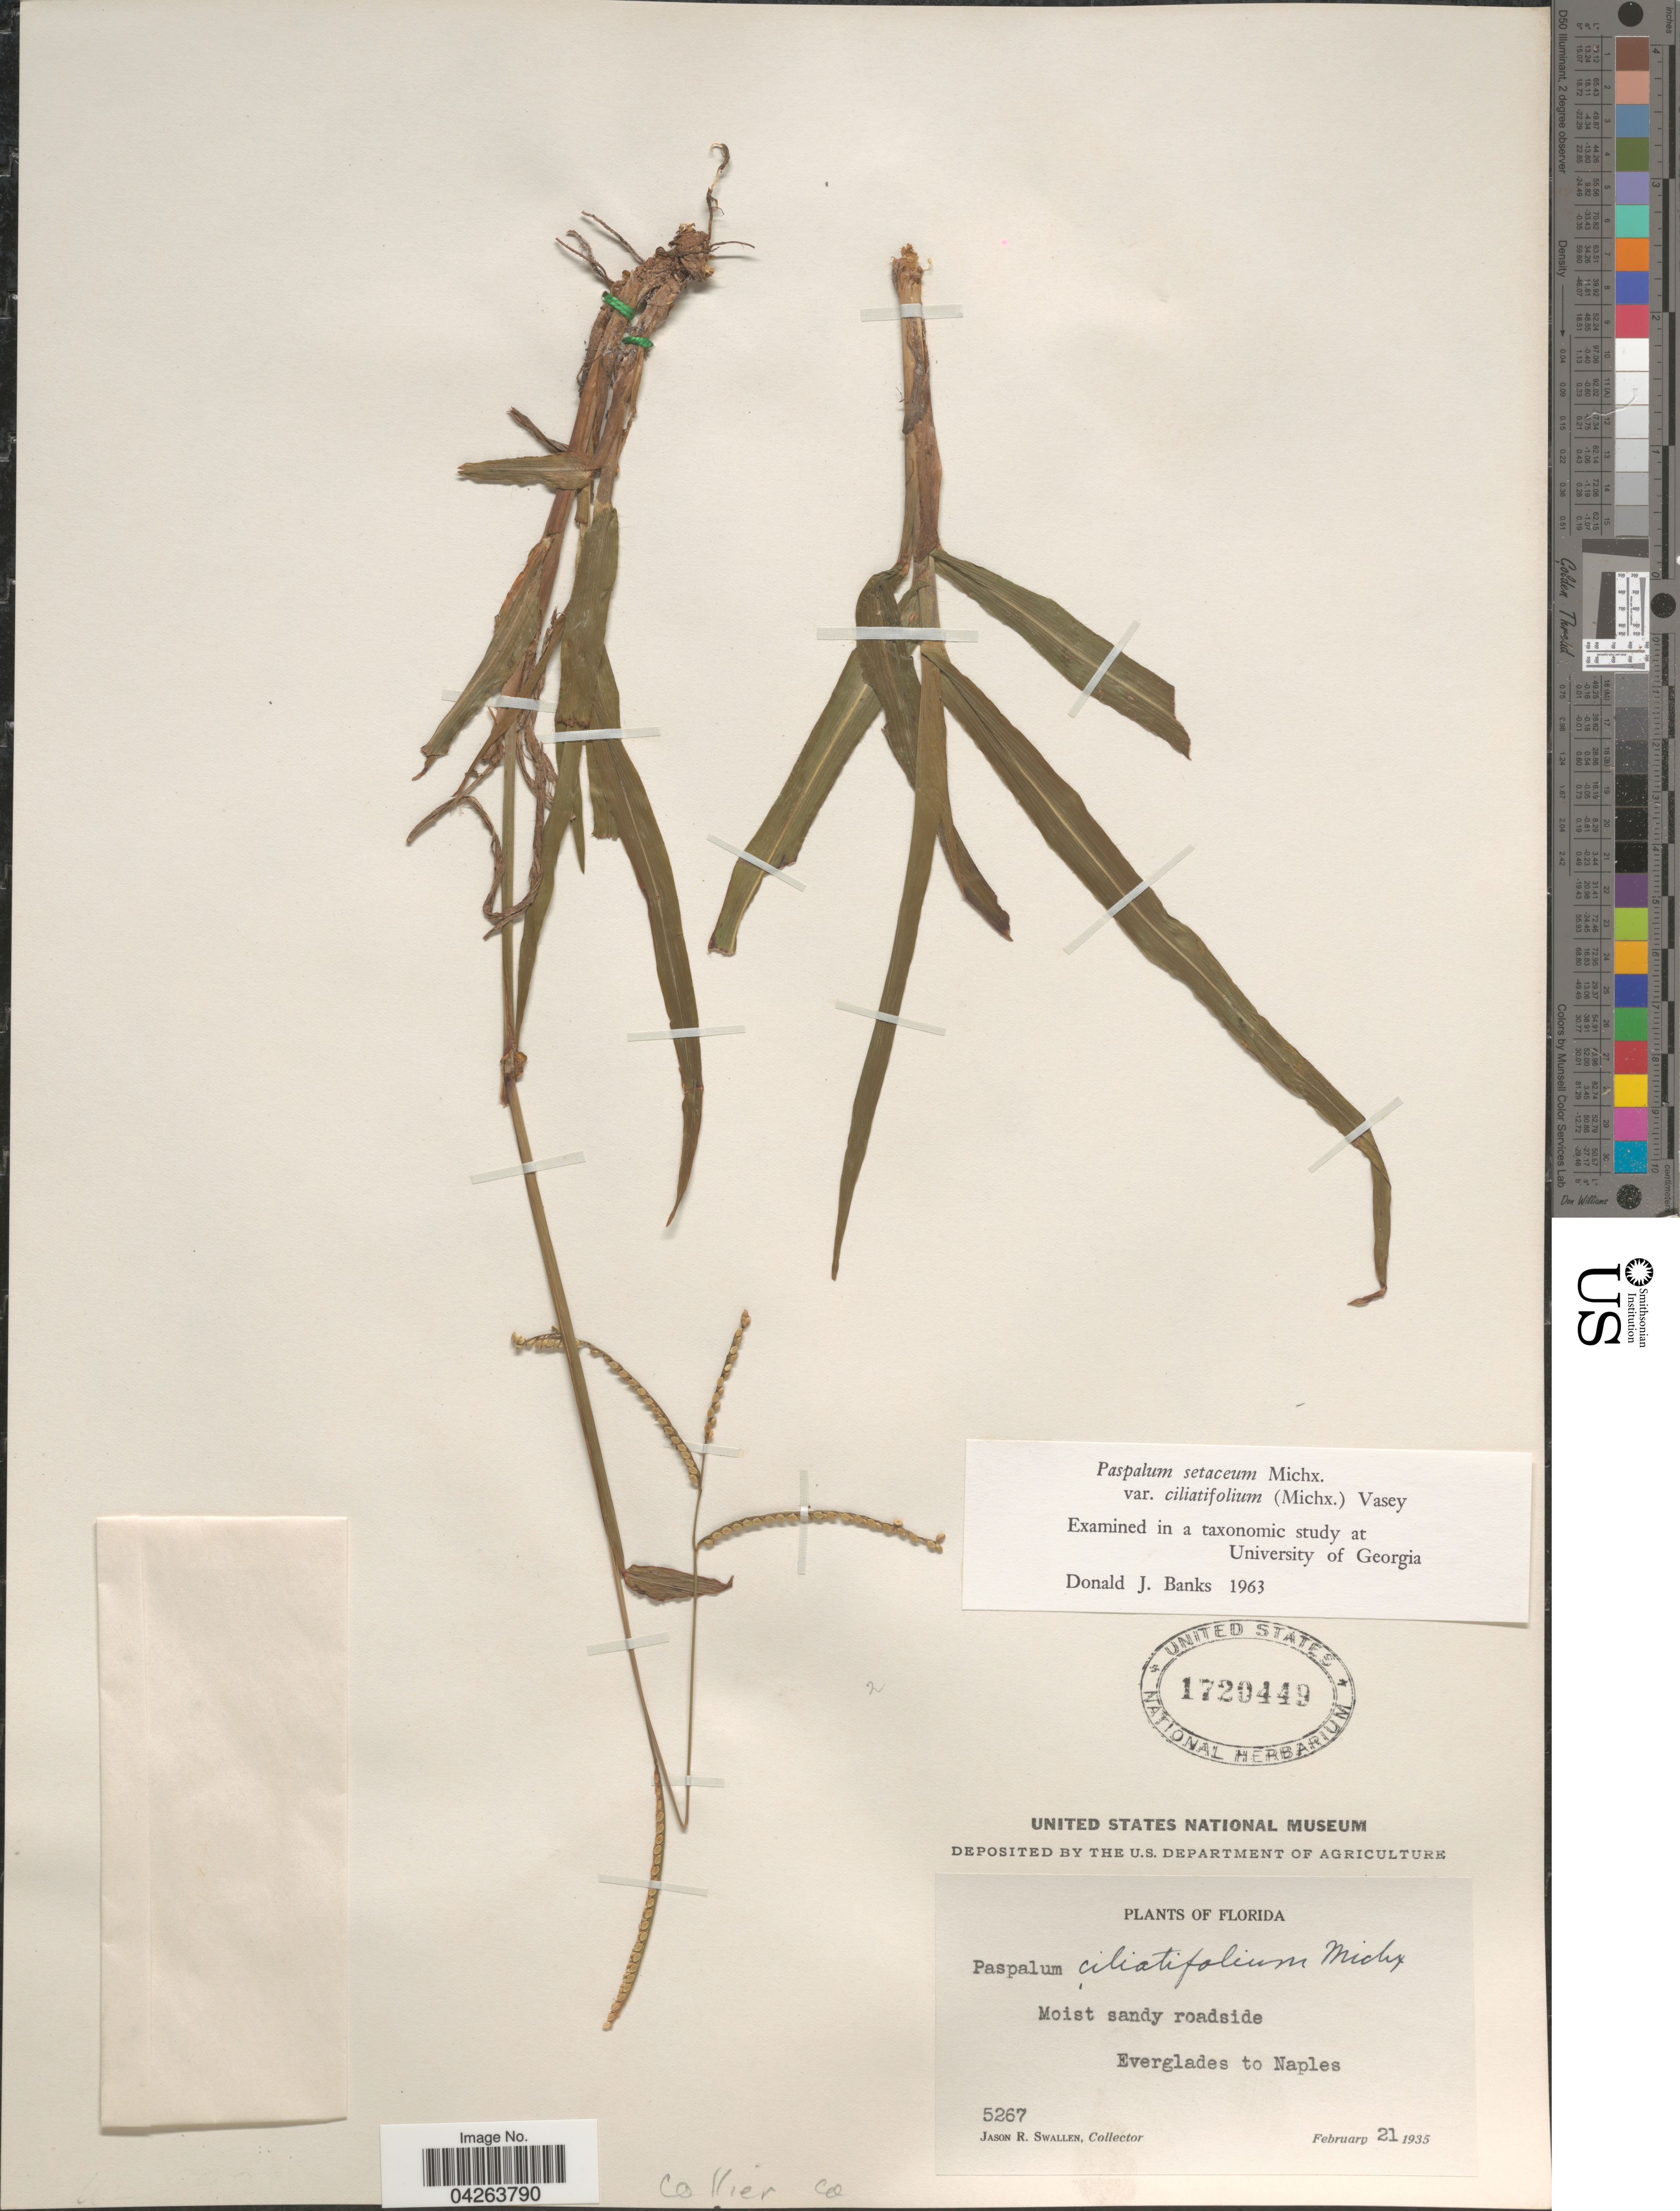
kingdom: Plantae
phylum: Tracheophyta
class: Liliopsida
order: Poales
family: Poaceae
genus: Paspalum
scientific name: Paspalum setaceum var. ciliatifolium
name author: (Michx.) Vasey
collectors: J. R. Swallen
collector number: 5267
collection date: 1935-02-21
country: United States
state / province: Florida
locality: Moist sandy roadside. Everglades to Naples. Collier Co.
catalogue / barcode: US 1720449